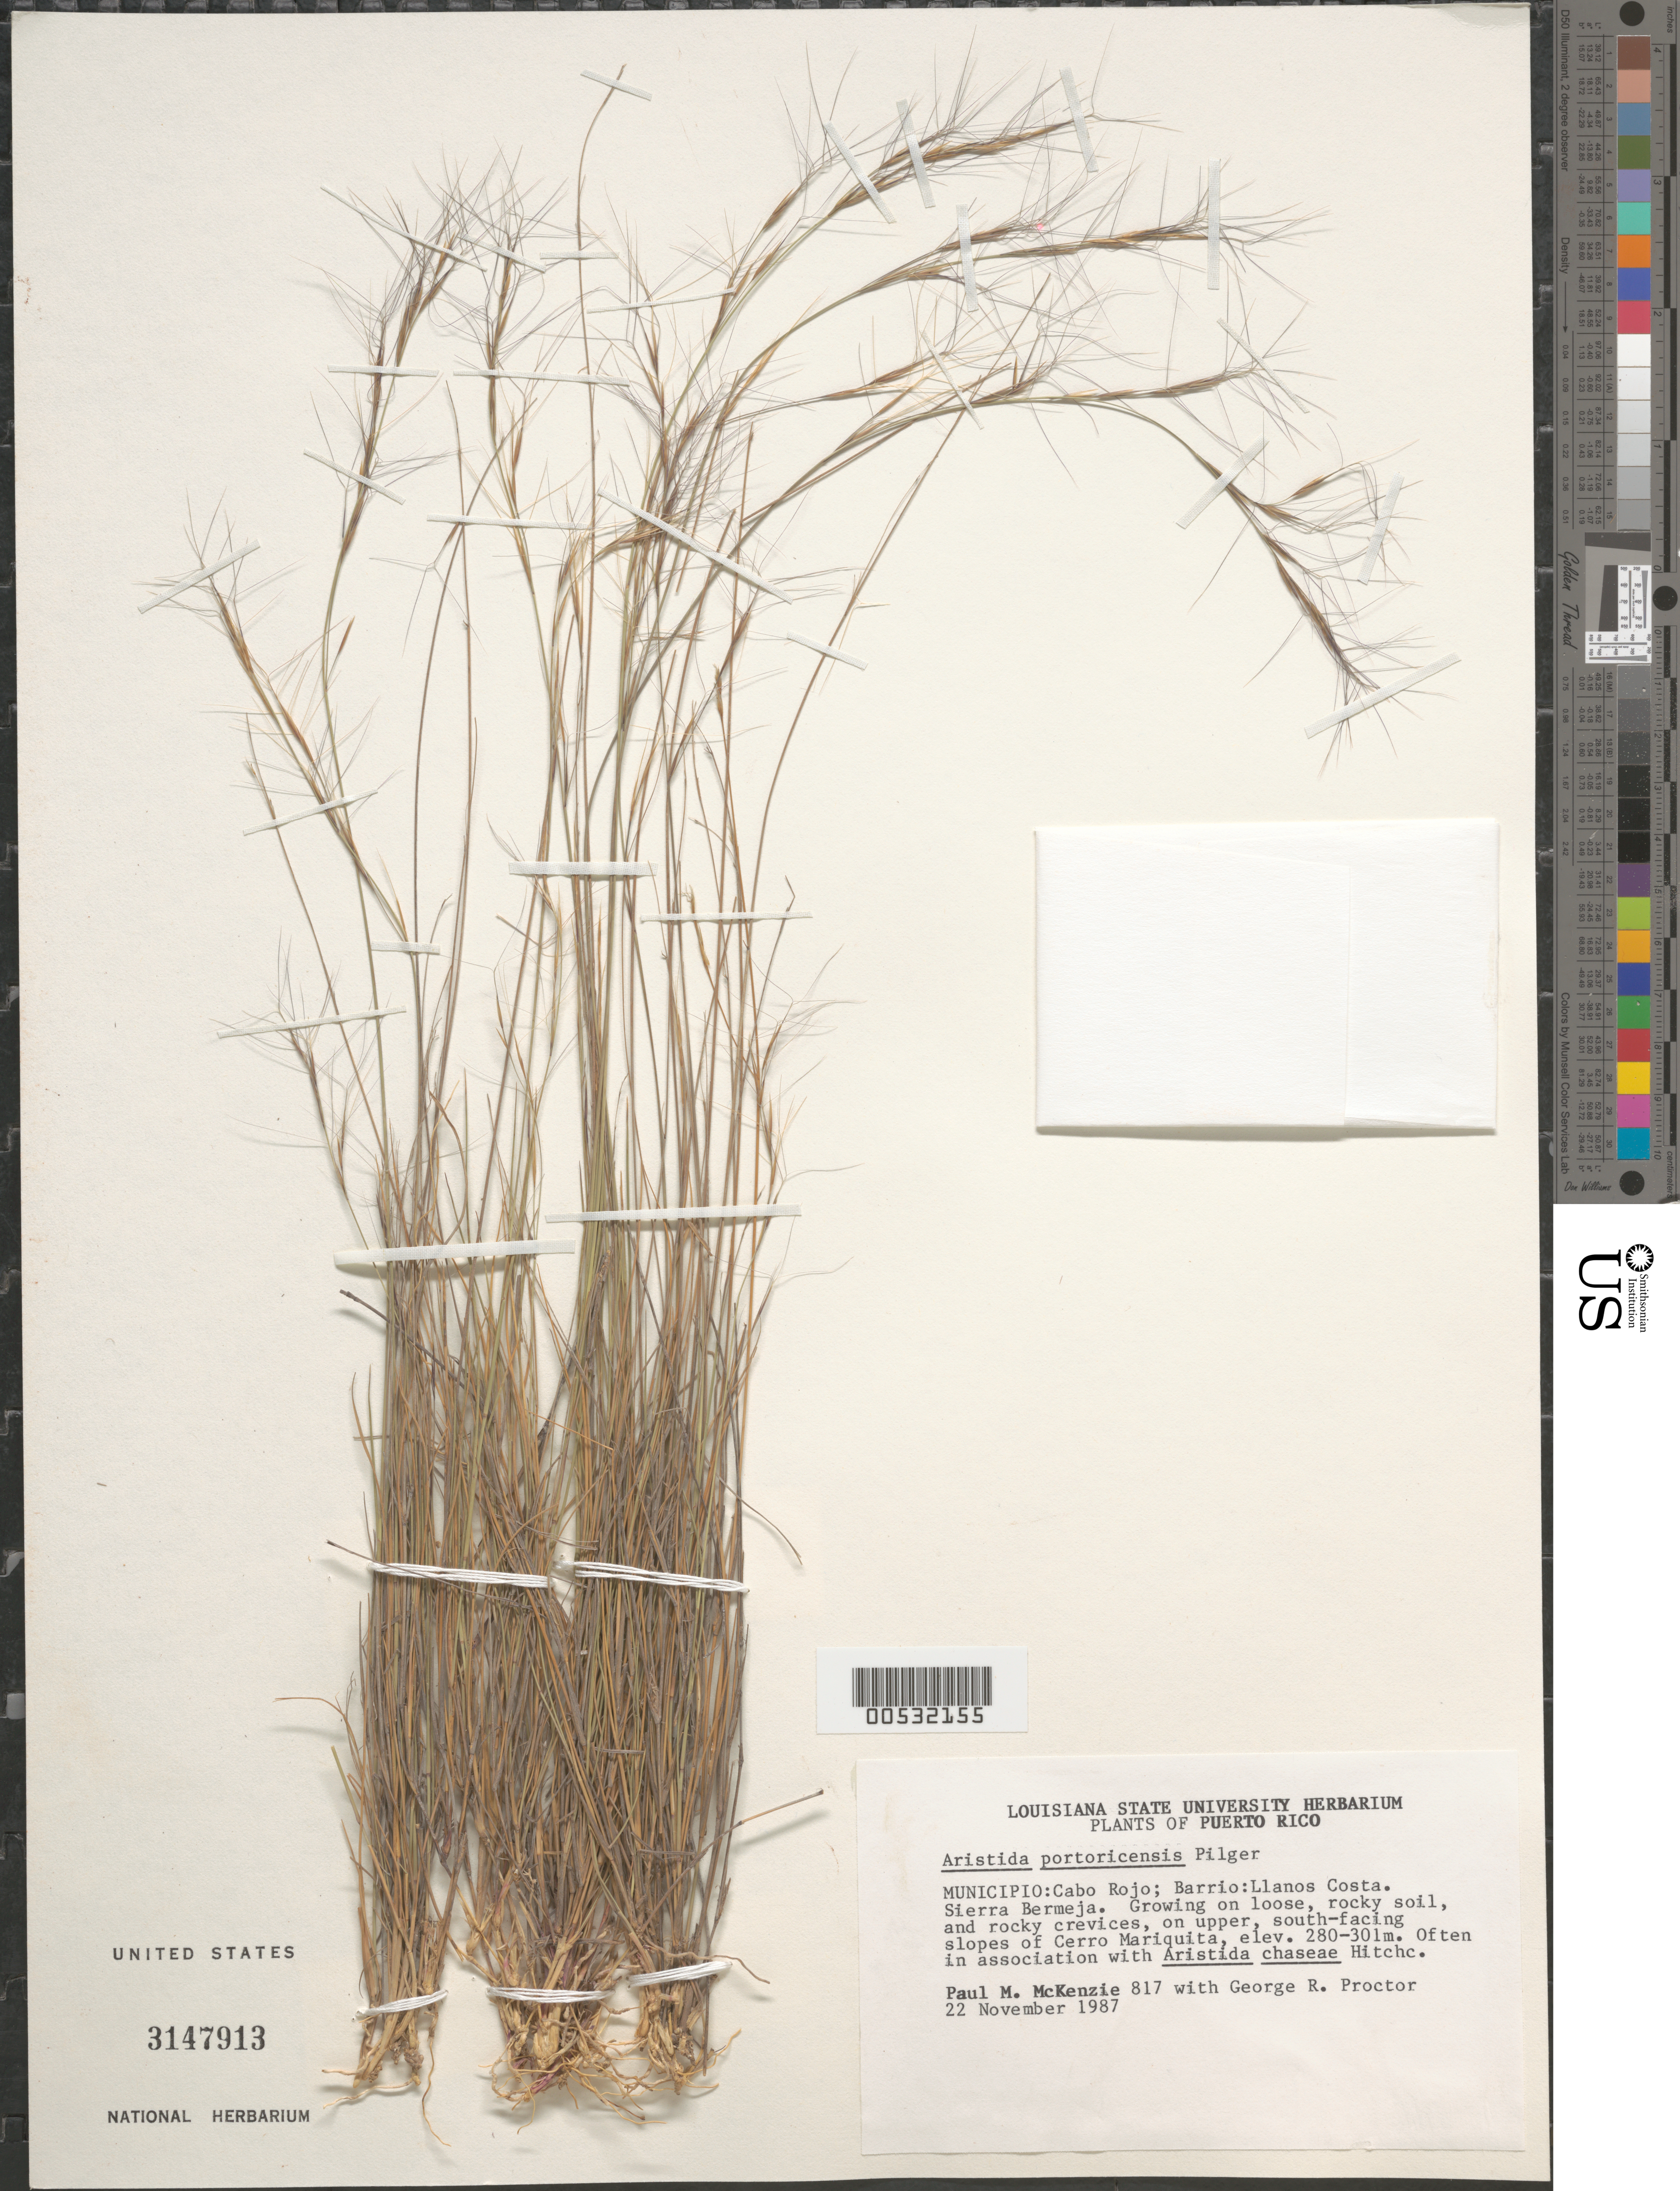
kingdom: Plantae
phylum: Tracheophyta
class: Liliopsida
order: Poales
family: Poaceae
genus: Aristida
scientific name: Aristida portoricensis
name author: Pilg. in Urb.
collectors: P. McKenzie & G. R. Proctor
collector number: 817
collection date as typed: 22 Nov 1987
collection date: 1987-11-22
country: Puerto Rico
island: Greater Antilles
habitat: Growing on loose, rocky soil, and rocky crevices.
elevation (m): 280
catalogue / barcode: US 3147913